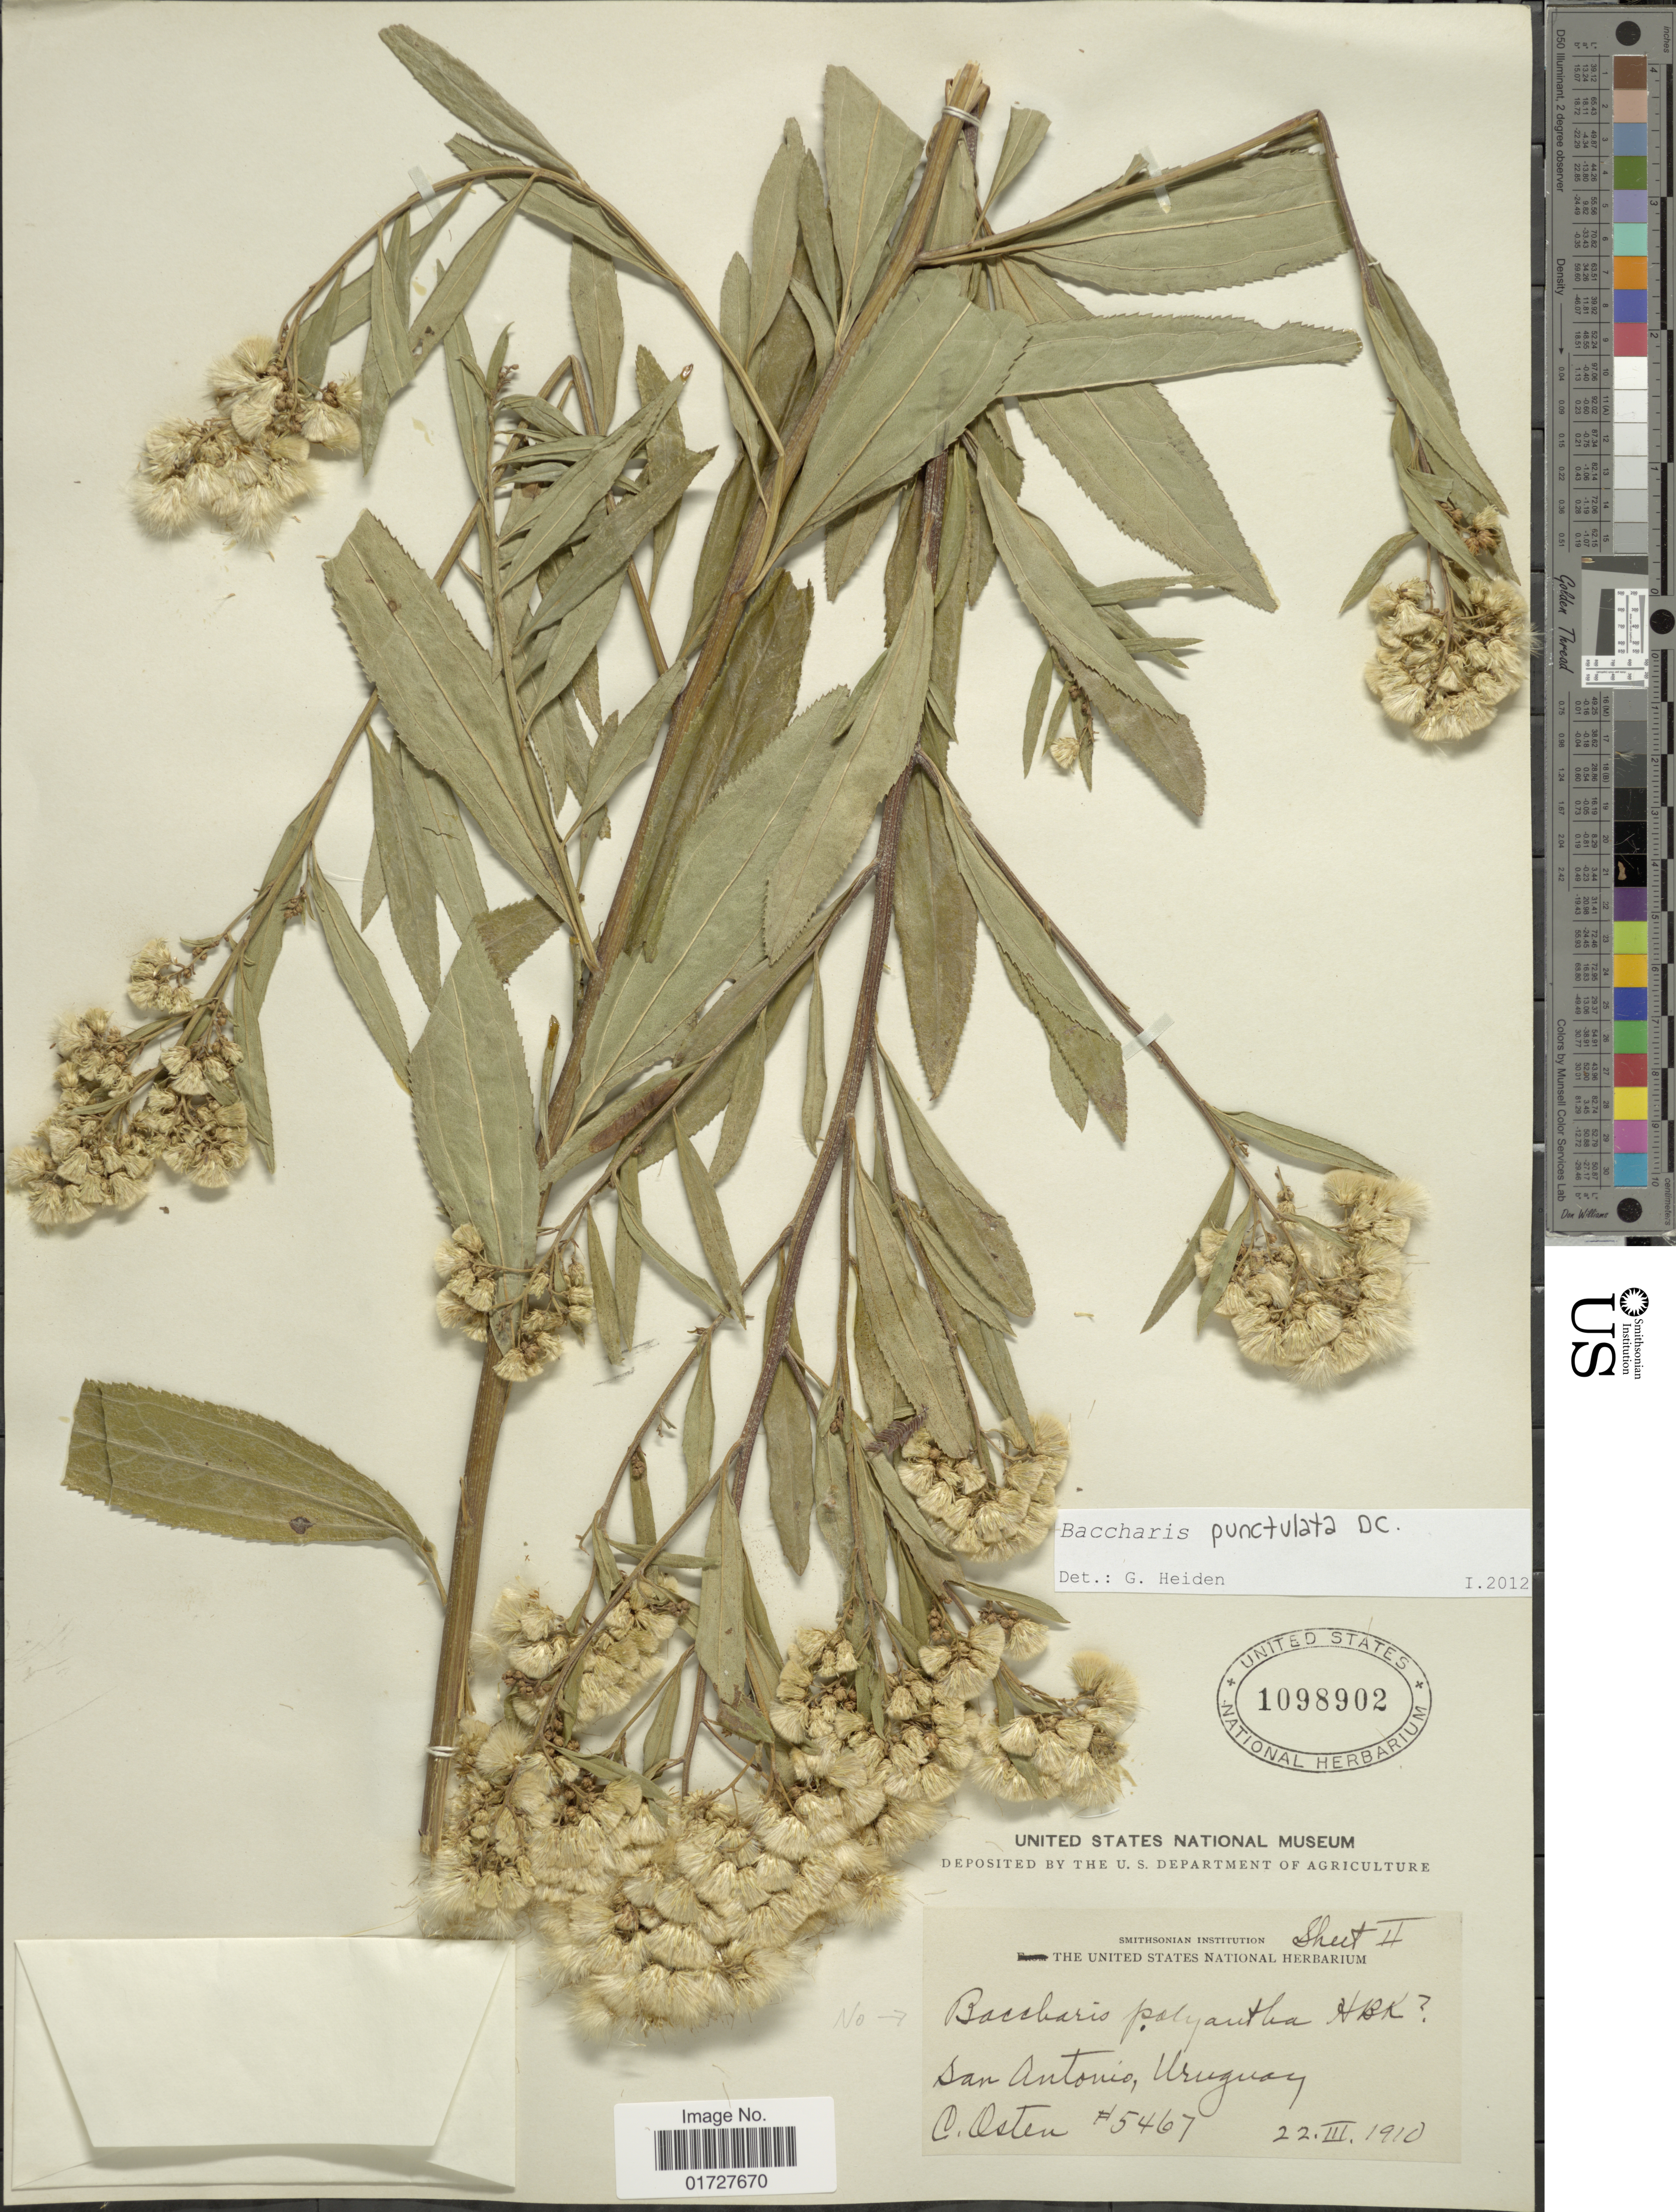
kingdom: Plantae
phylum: Tracheophyta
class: Magnoliopsida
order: Asterales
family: Asteraceae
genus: Baccharis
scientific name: Baccharis punctulata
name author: DC.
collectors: C. Osten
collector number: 5467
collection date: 1910-03-22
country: Uruguay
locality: San Antonio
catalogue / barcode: US 1098902